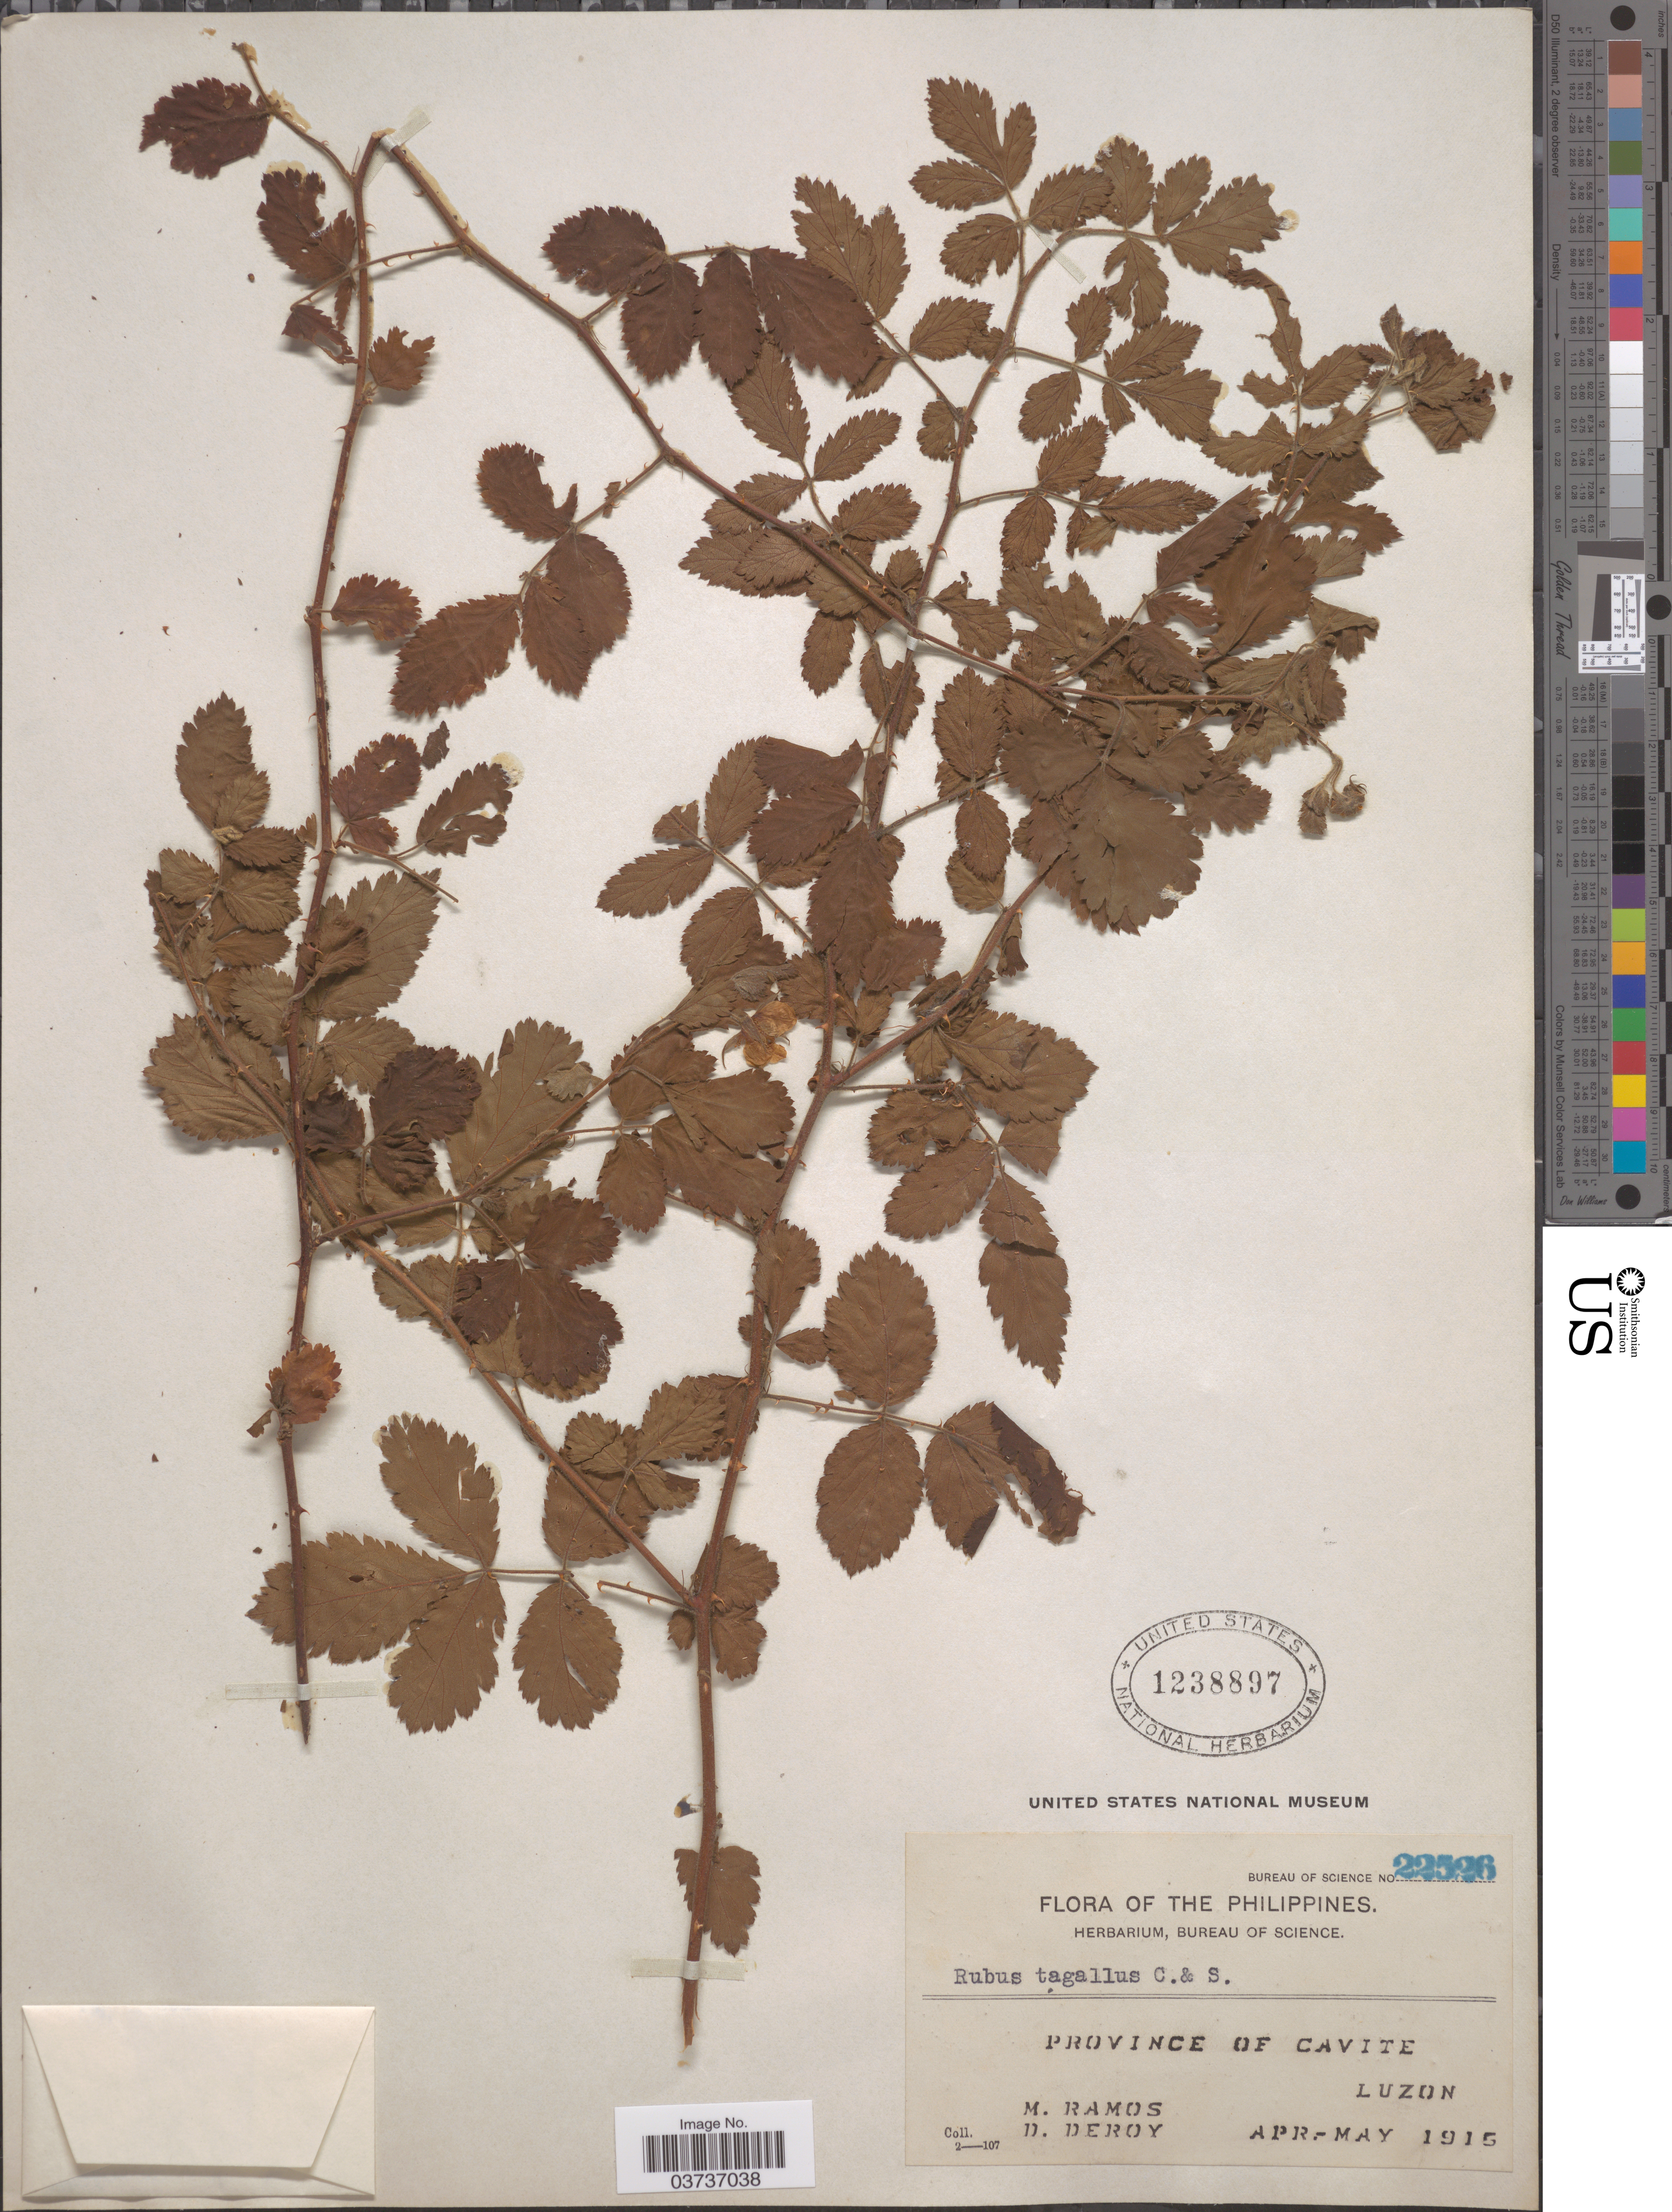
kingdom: Plantae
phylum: Tracheophyta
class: Magnoliopsida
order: Rosales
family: Rosaceae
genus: Rubus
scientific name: Rubus tagallus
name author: Cham. & Schltdl.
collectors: M. Ramos & D. Deroy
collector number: Bureau of Science 22526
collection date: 1915-04/1915-05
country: Philippines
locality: Province of Cavite. Luzon.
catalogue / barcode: US 1238897